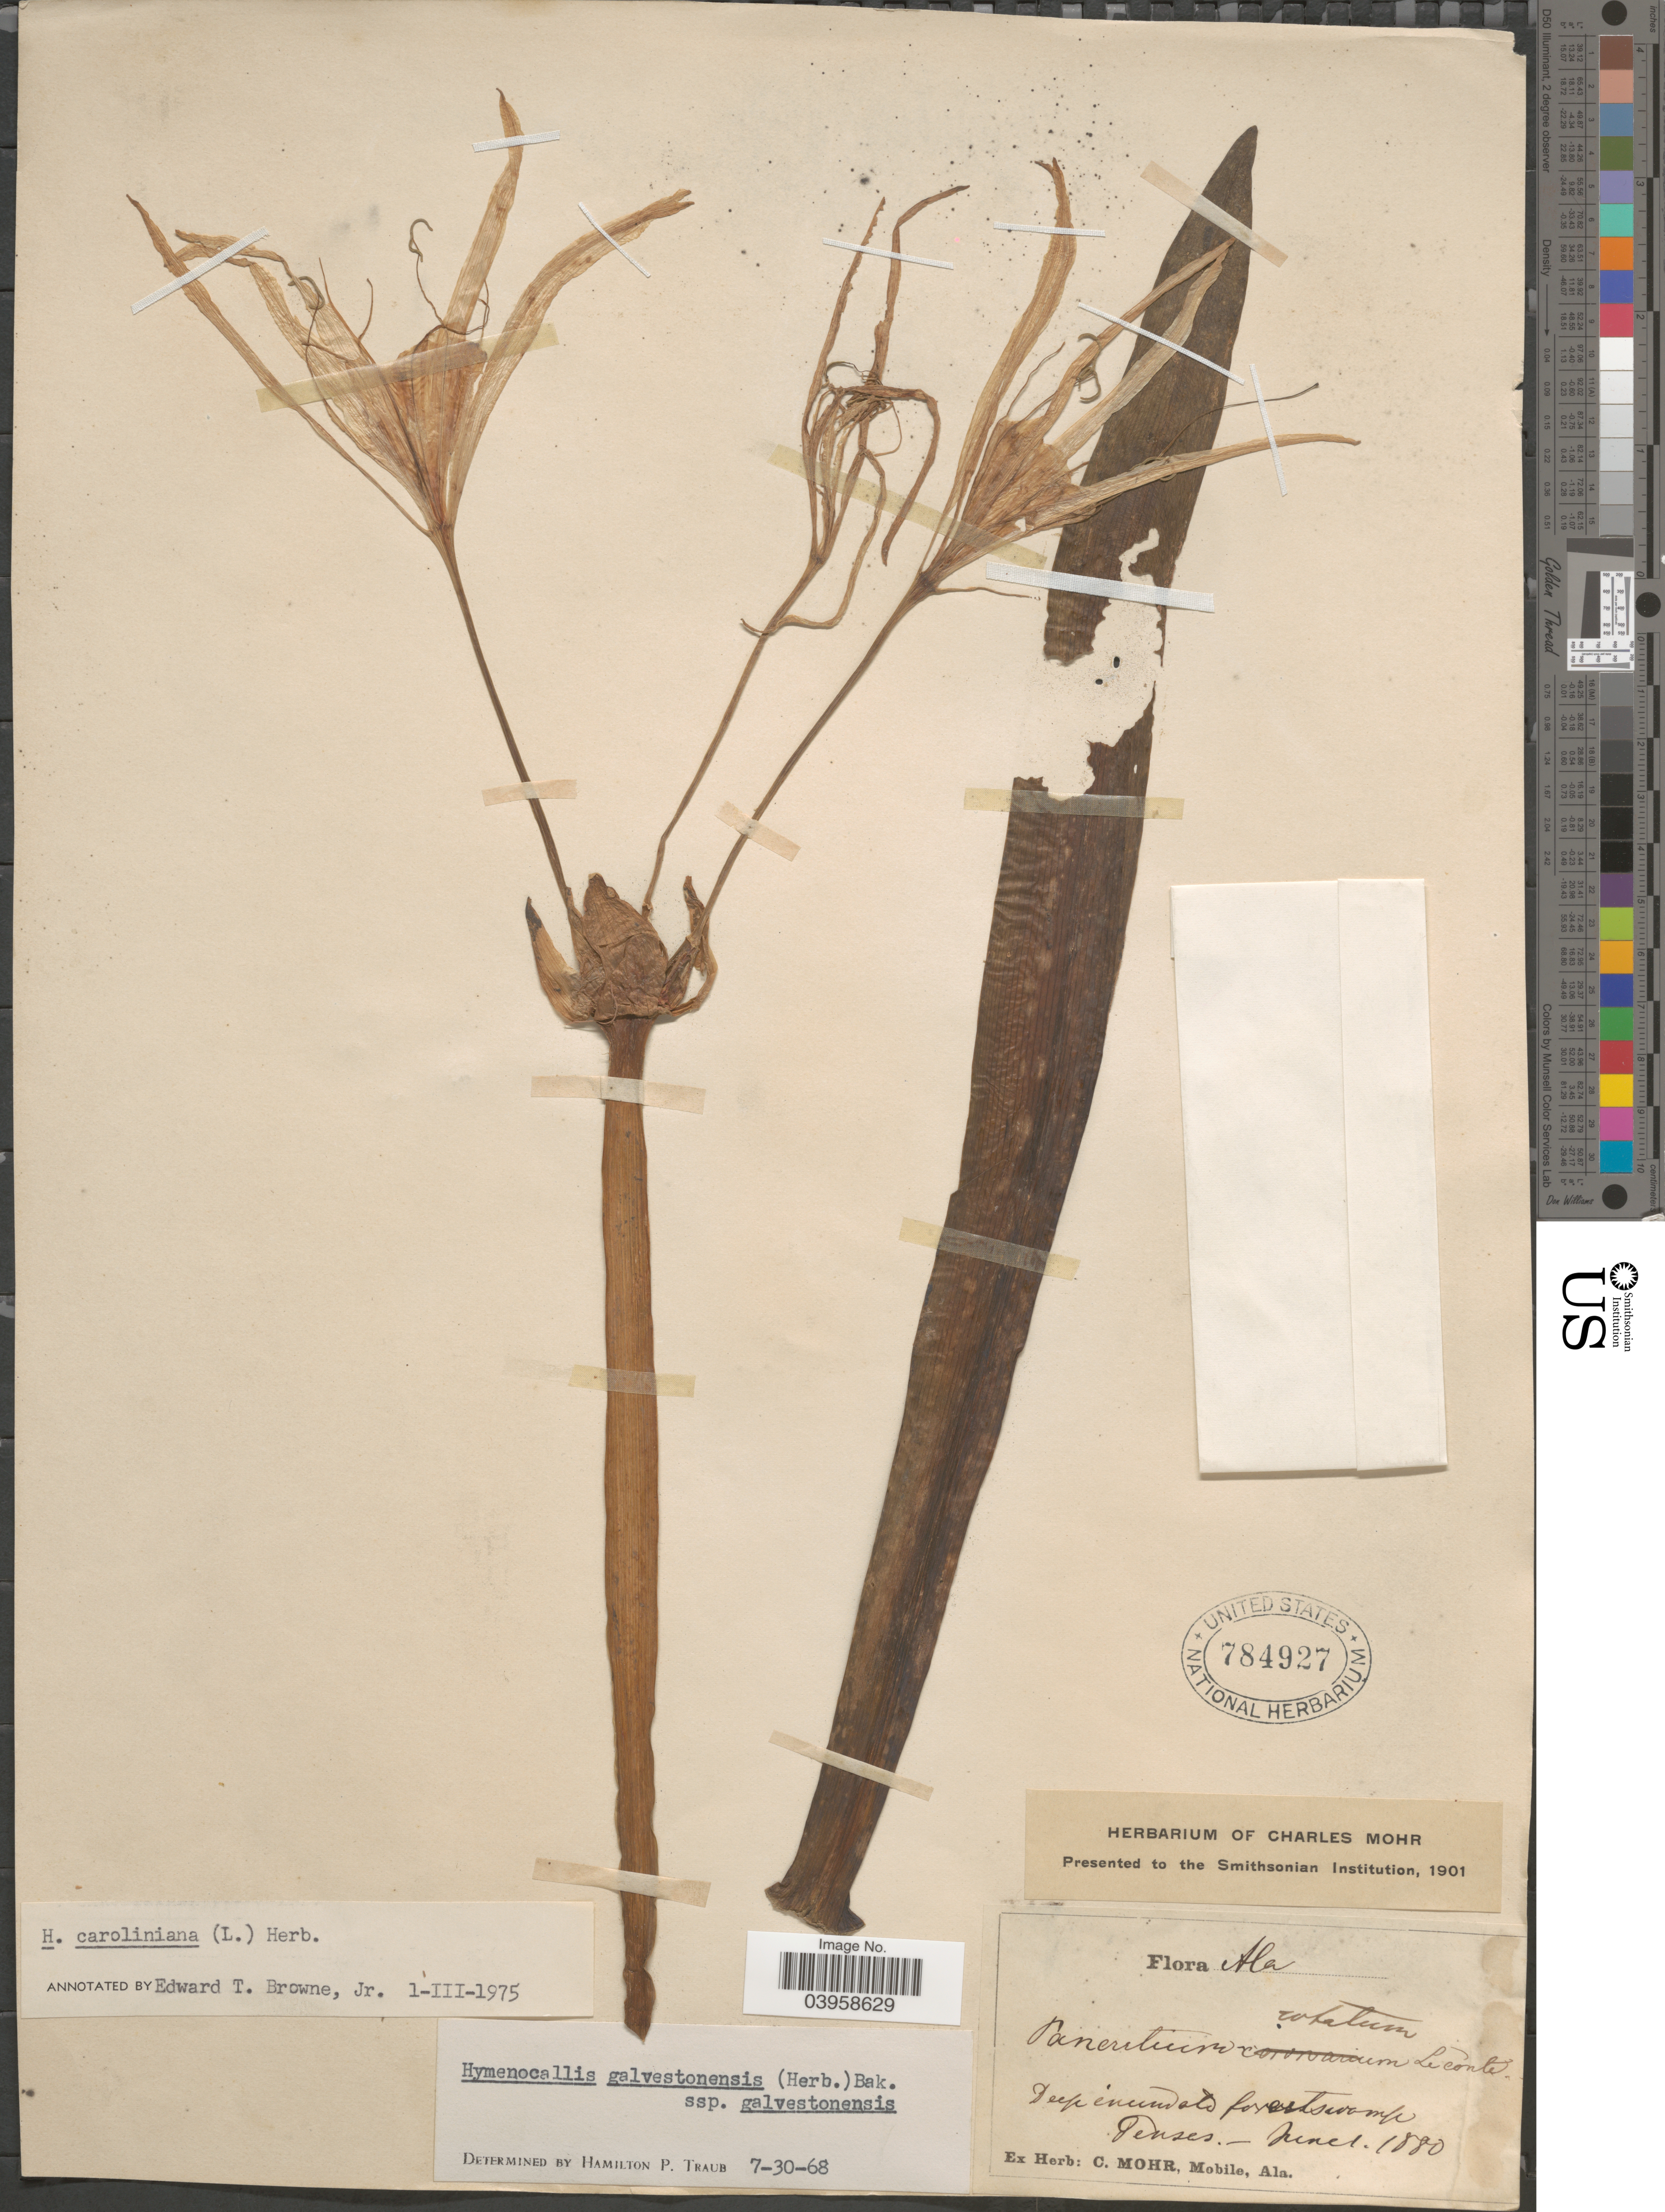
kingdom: Plantae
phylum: Tracheophyta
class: Liliopsida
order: Asparagales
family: Amaryllidaceae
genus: Hymenocallis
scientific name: Hymenocallis caroliniana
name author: (L.) Herb.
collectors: ex herb. C. Mohr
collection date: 1880-06-01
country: United States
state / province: Alabama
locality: Tensas.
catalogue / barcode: US 784927